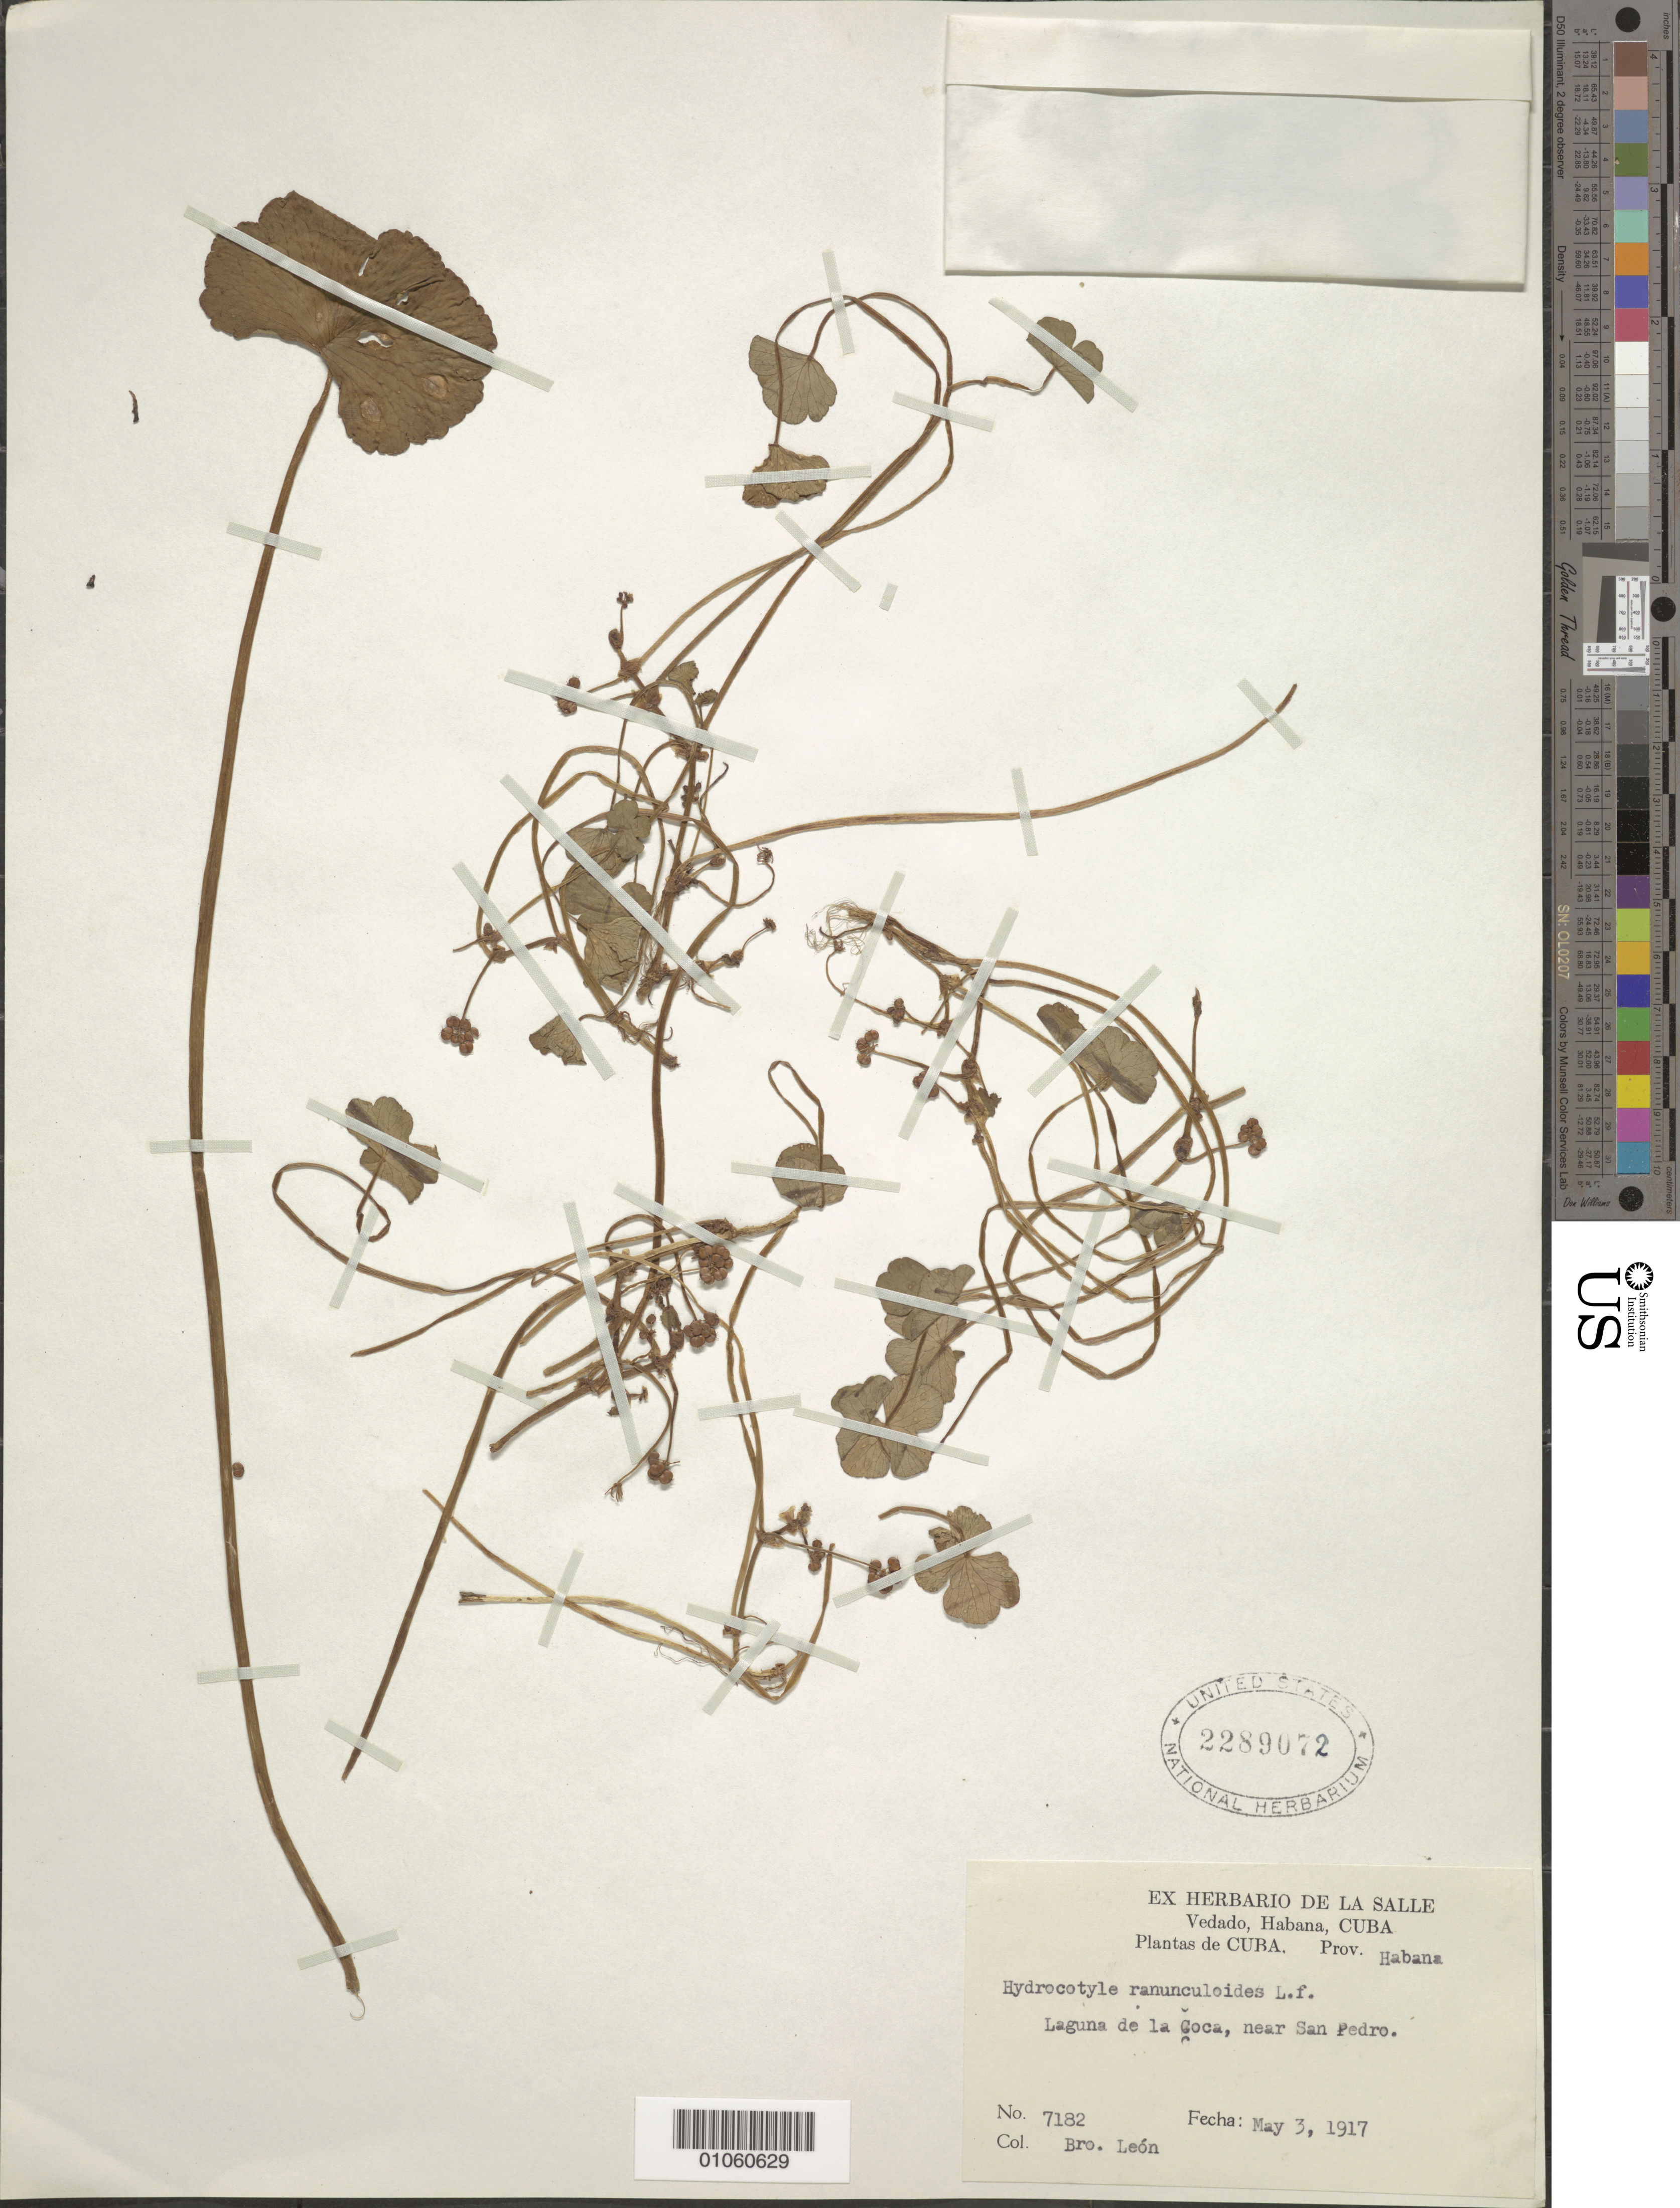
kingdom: Plantae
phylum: Tracheophyta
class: Magnoliopsida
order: Apiales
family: Araliaceae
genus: Hydrocotyle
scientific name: Hydrocotyle ranunculoides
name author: L. f.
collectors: Bro. León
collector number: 7182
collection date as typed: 03 May 1917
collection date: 1917-05-03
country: Cuba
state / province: La Habana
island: Cuba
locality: Laguna de la Coca, near San Pedro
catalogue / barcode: US 2289072